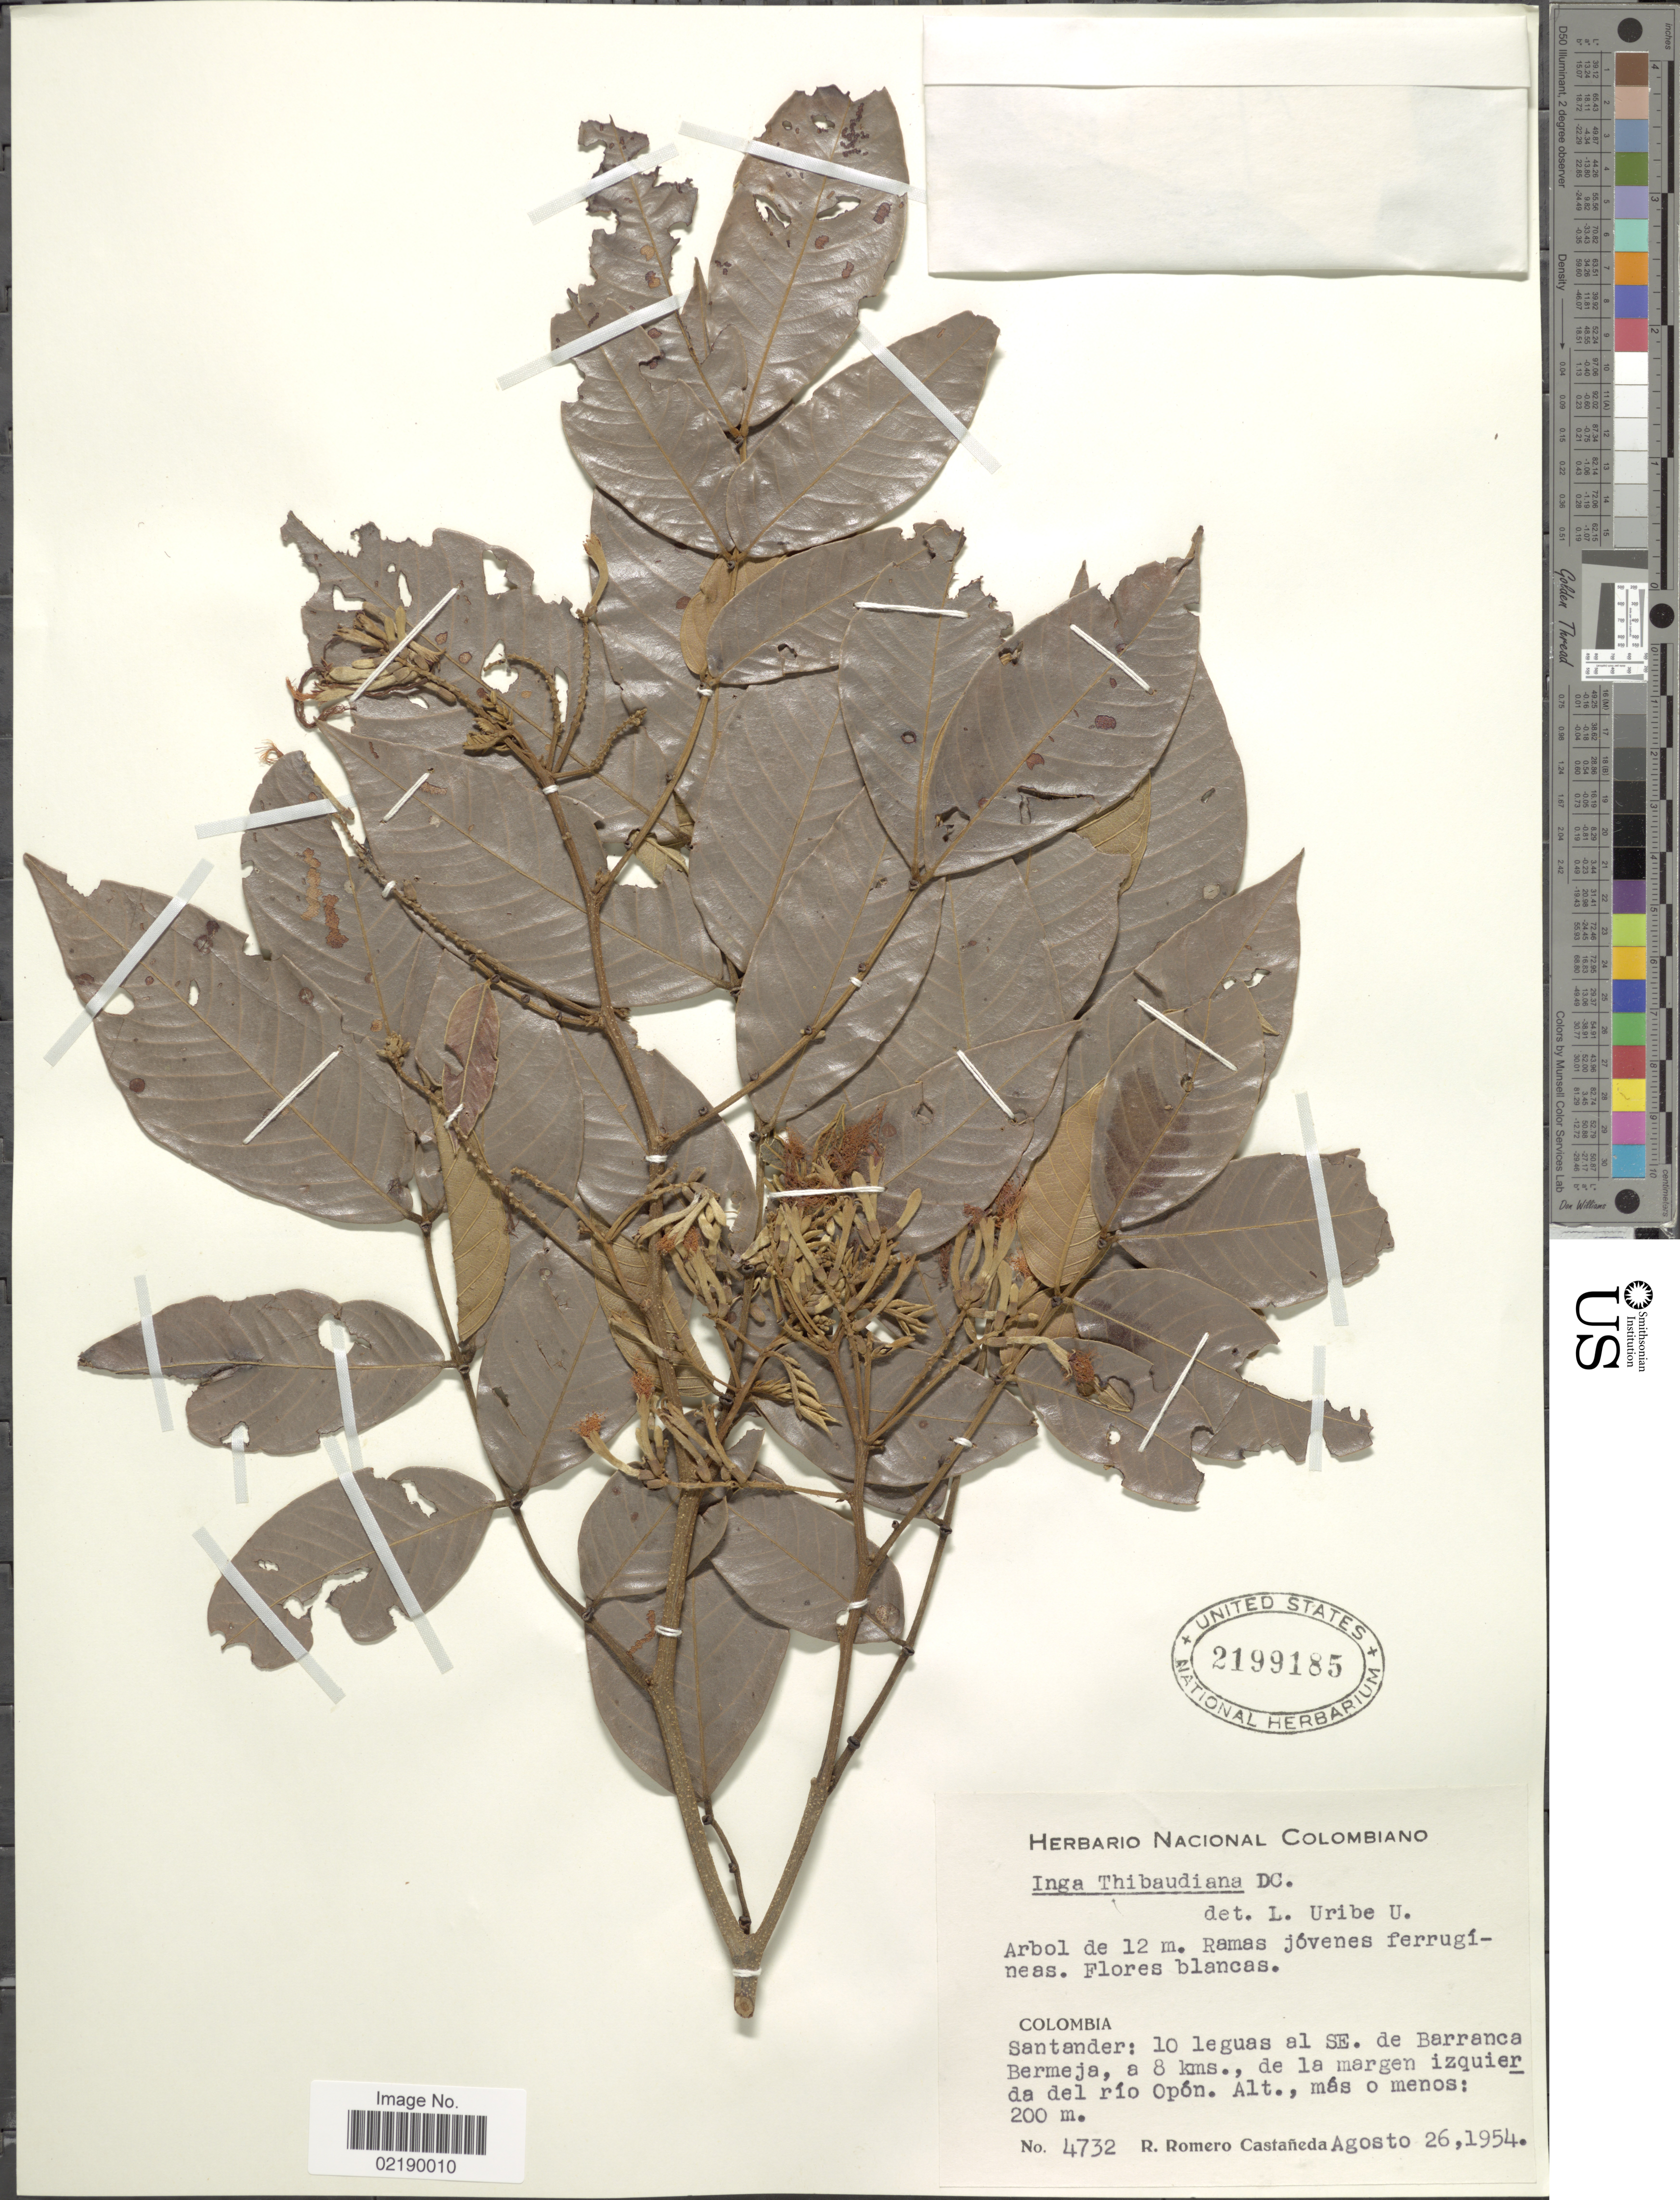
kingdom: Plantae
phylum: Tracheophyta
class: Magnoliopsida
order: Fabales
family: Fabaceae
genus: Inga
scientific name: Inga thibaudiana subsp. thibaudiana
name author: DC.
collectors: R. Romero Castañeda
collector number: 4732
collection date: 1954-08-26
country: Colombia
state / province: Santander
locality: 10 leguas al SE. de Barranca Bermeja, a 8 kms, de la margen izquier da del rio Opon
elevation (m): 200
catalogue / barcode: US 2199185